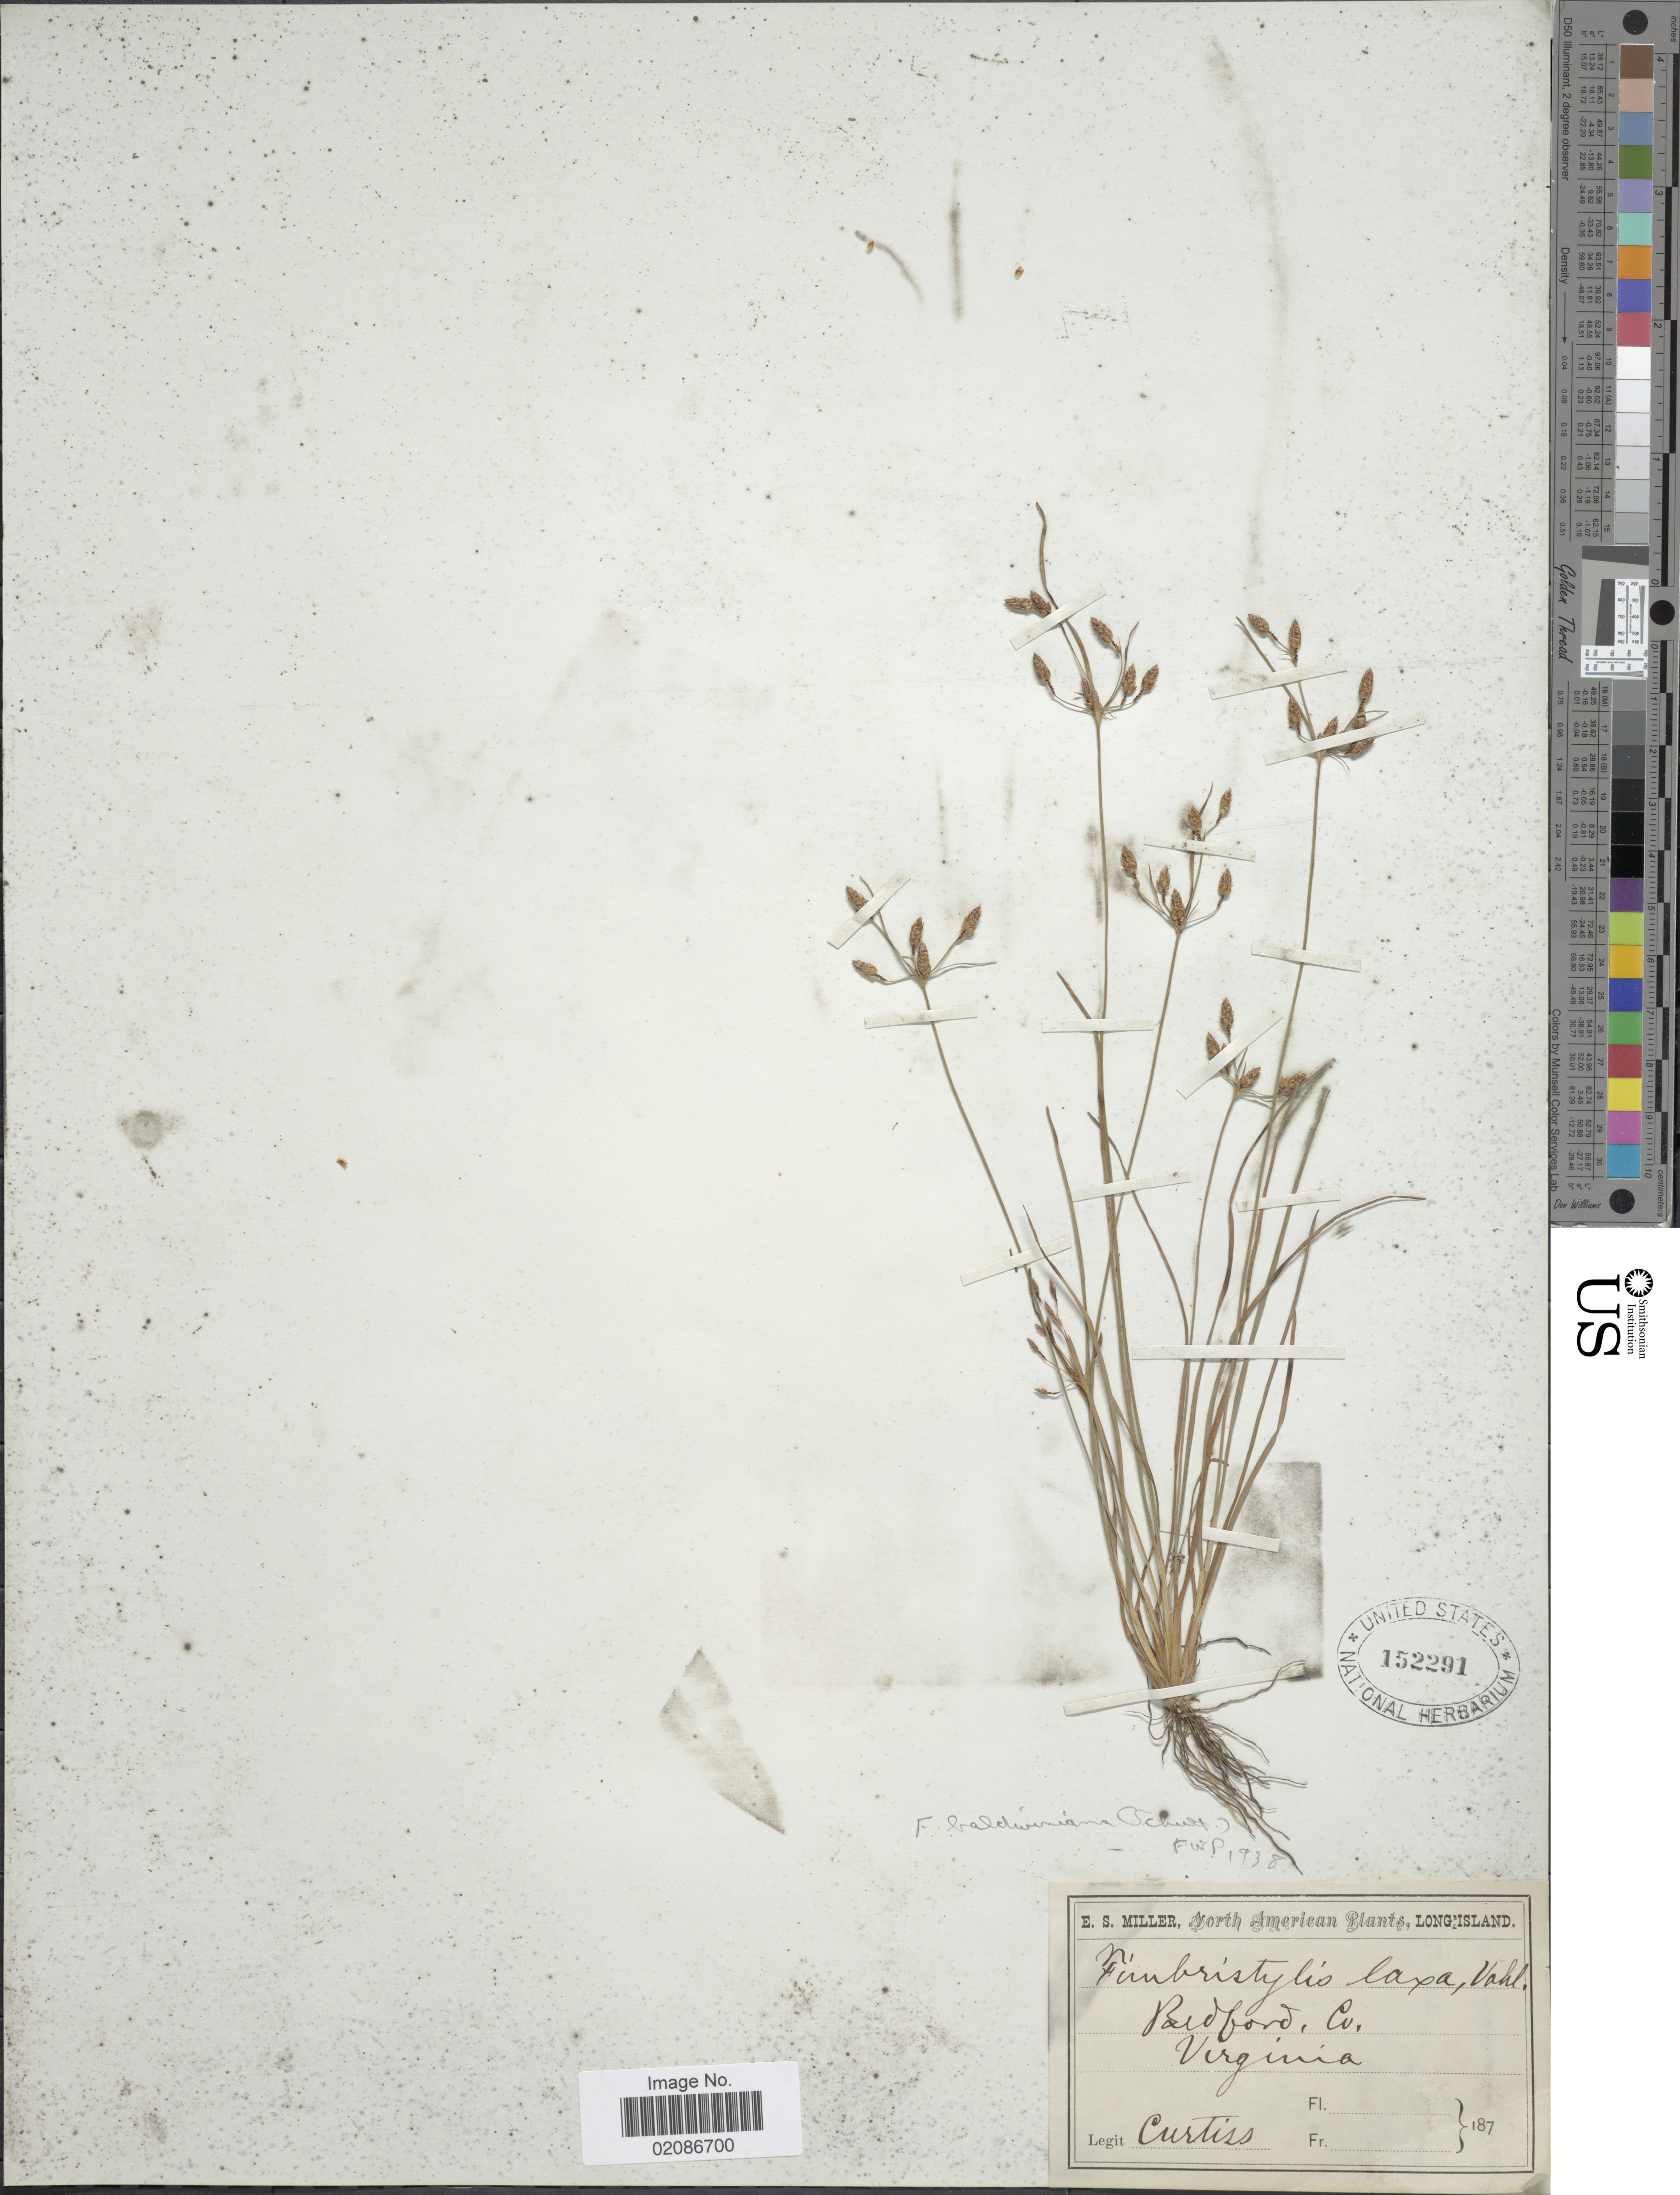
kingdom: Plantae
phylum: Tracheophyta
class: Liliopsida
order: Poales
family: Cyperaceae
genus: Fimbristylis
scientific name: Fimbristylis dichotoma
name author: (L.) Vahl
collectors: -. Curtiss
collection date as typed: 187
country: United States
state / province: Virginia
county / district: Bedford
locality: Long Island. Bedford Co. Virginia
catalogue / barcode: US 152291